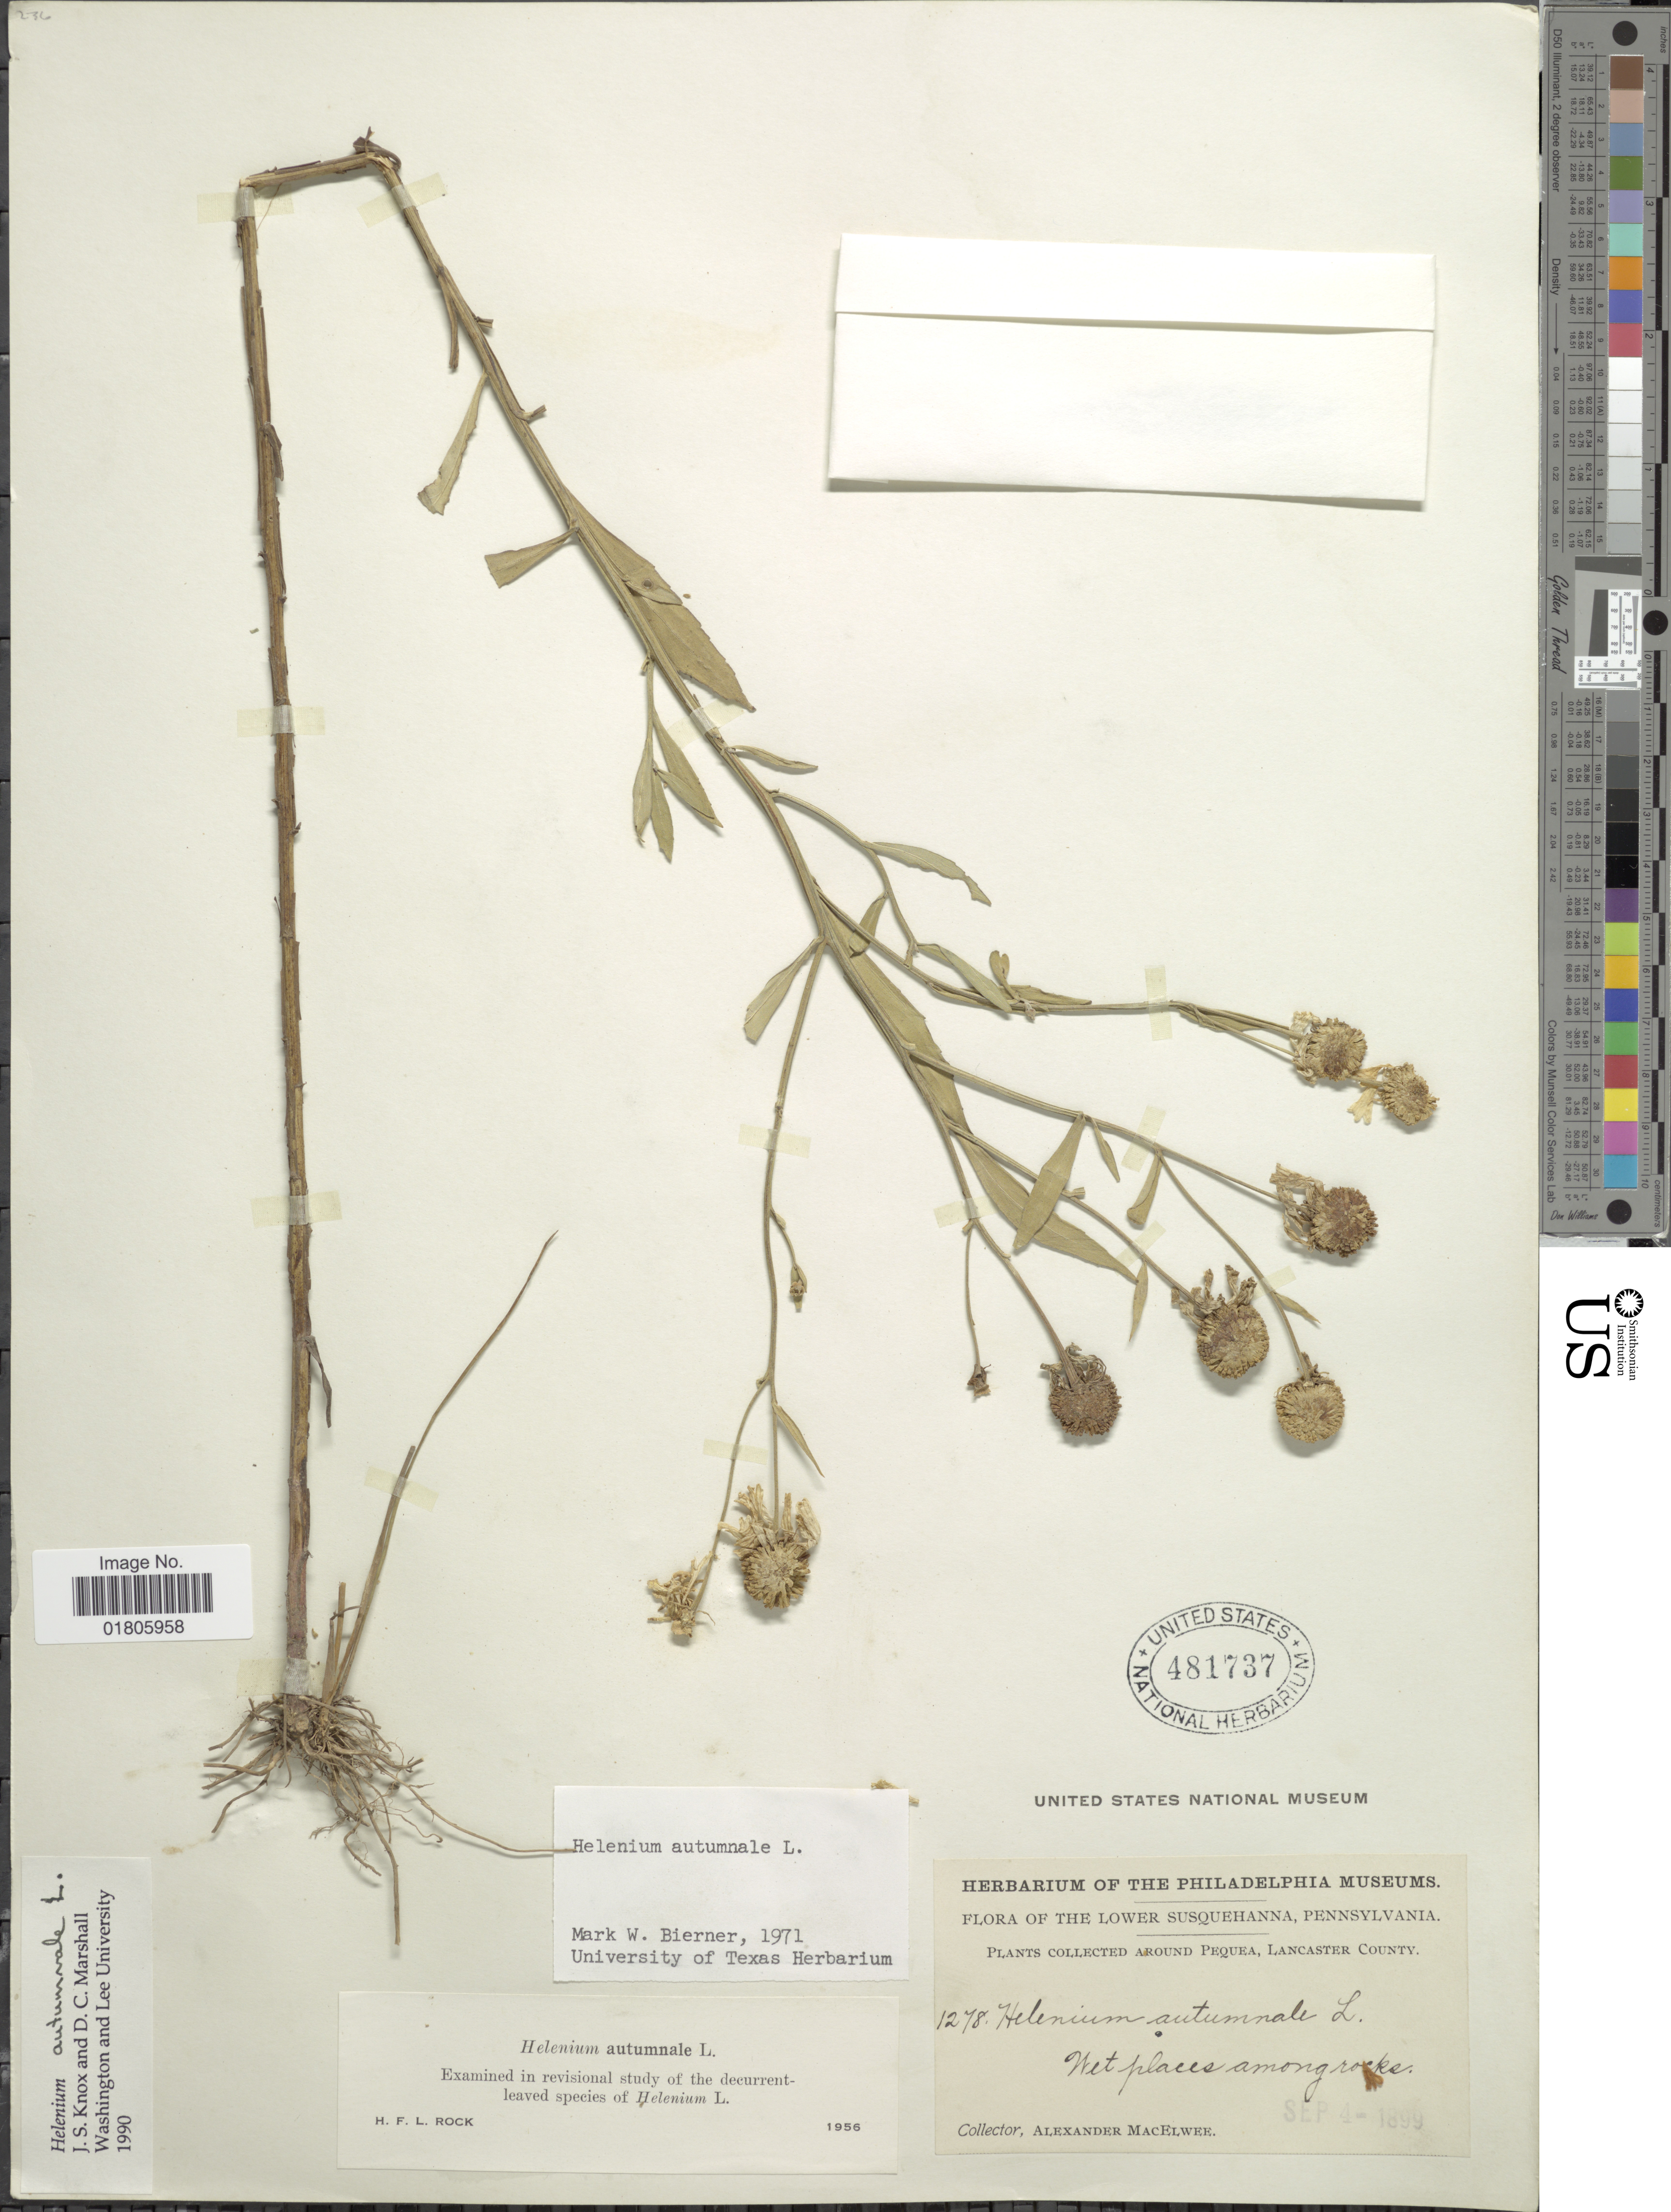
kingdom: Plantae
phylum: Tracheophyta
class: Magnoliopsida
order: Asterales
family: Asteraceae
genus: Helenium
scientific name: Helenium autumnale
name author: L.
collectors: A. MacElwee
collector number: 1278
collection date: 1899-09-04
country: United States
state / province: Pennsylvania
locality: Lower Susquehanna, Around Pequea, Lancaster County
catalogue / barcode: US 481737